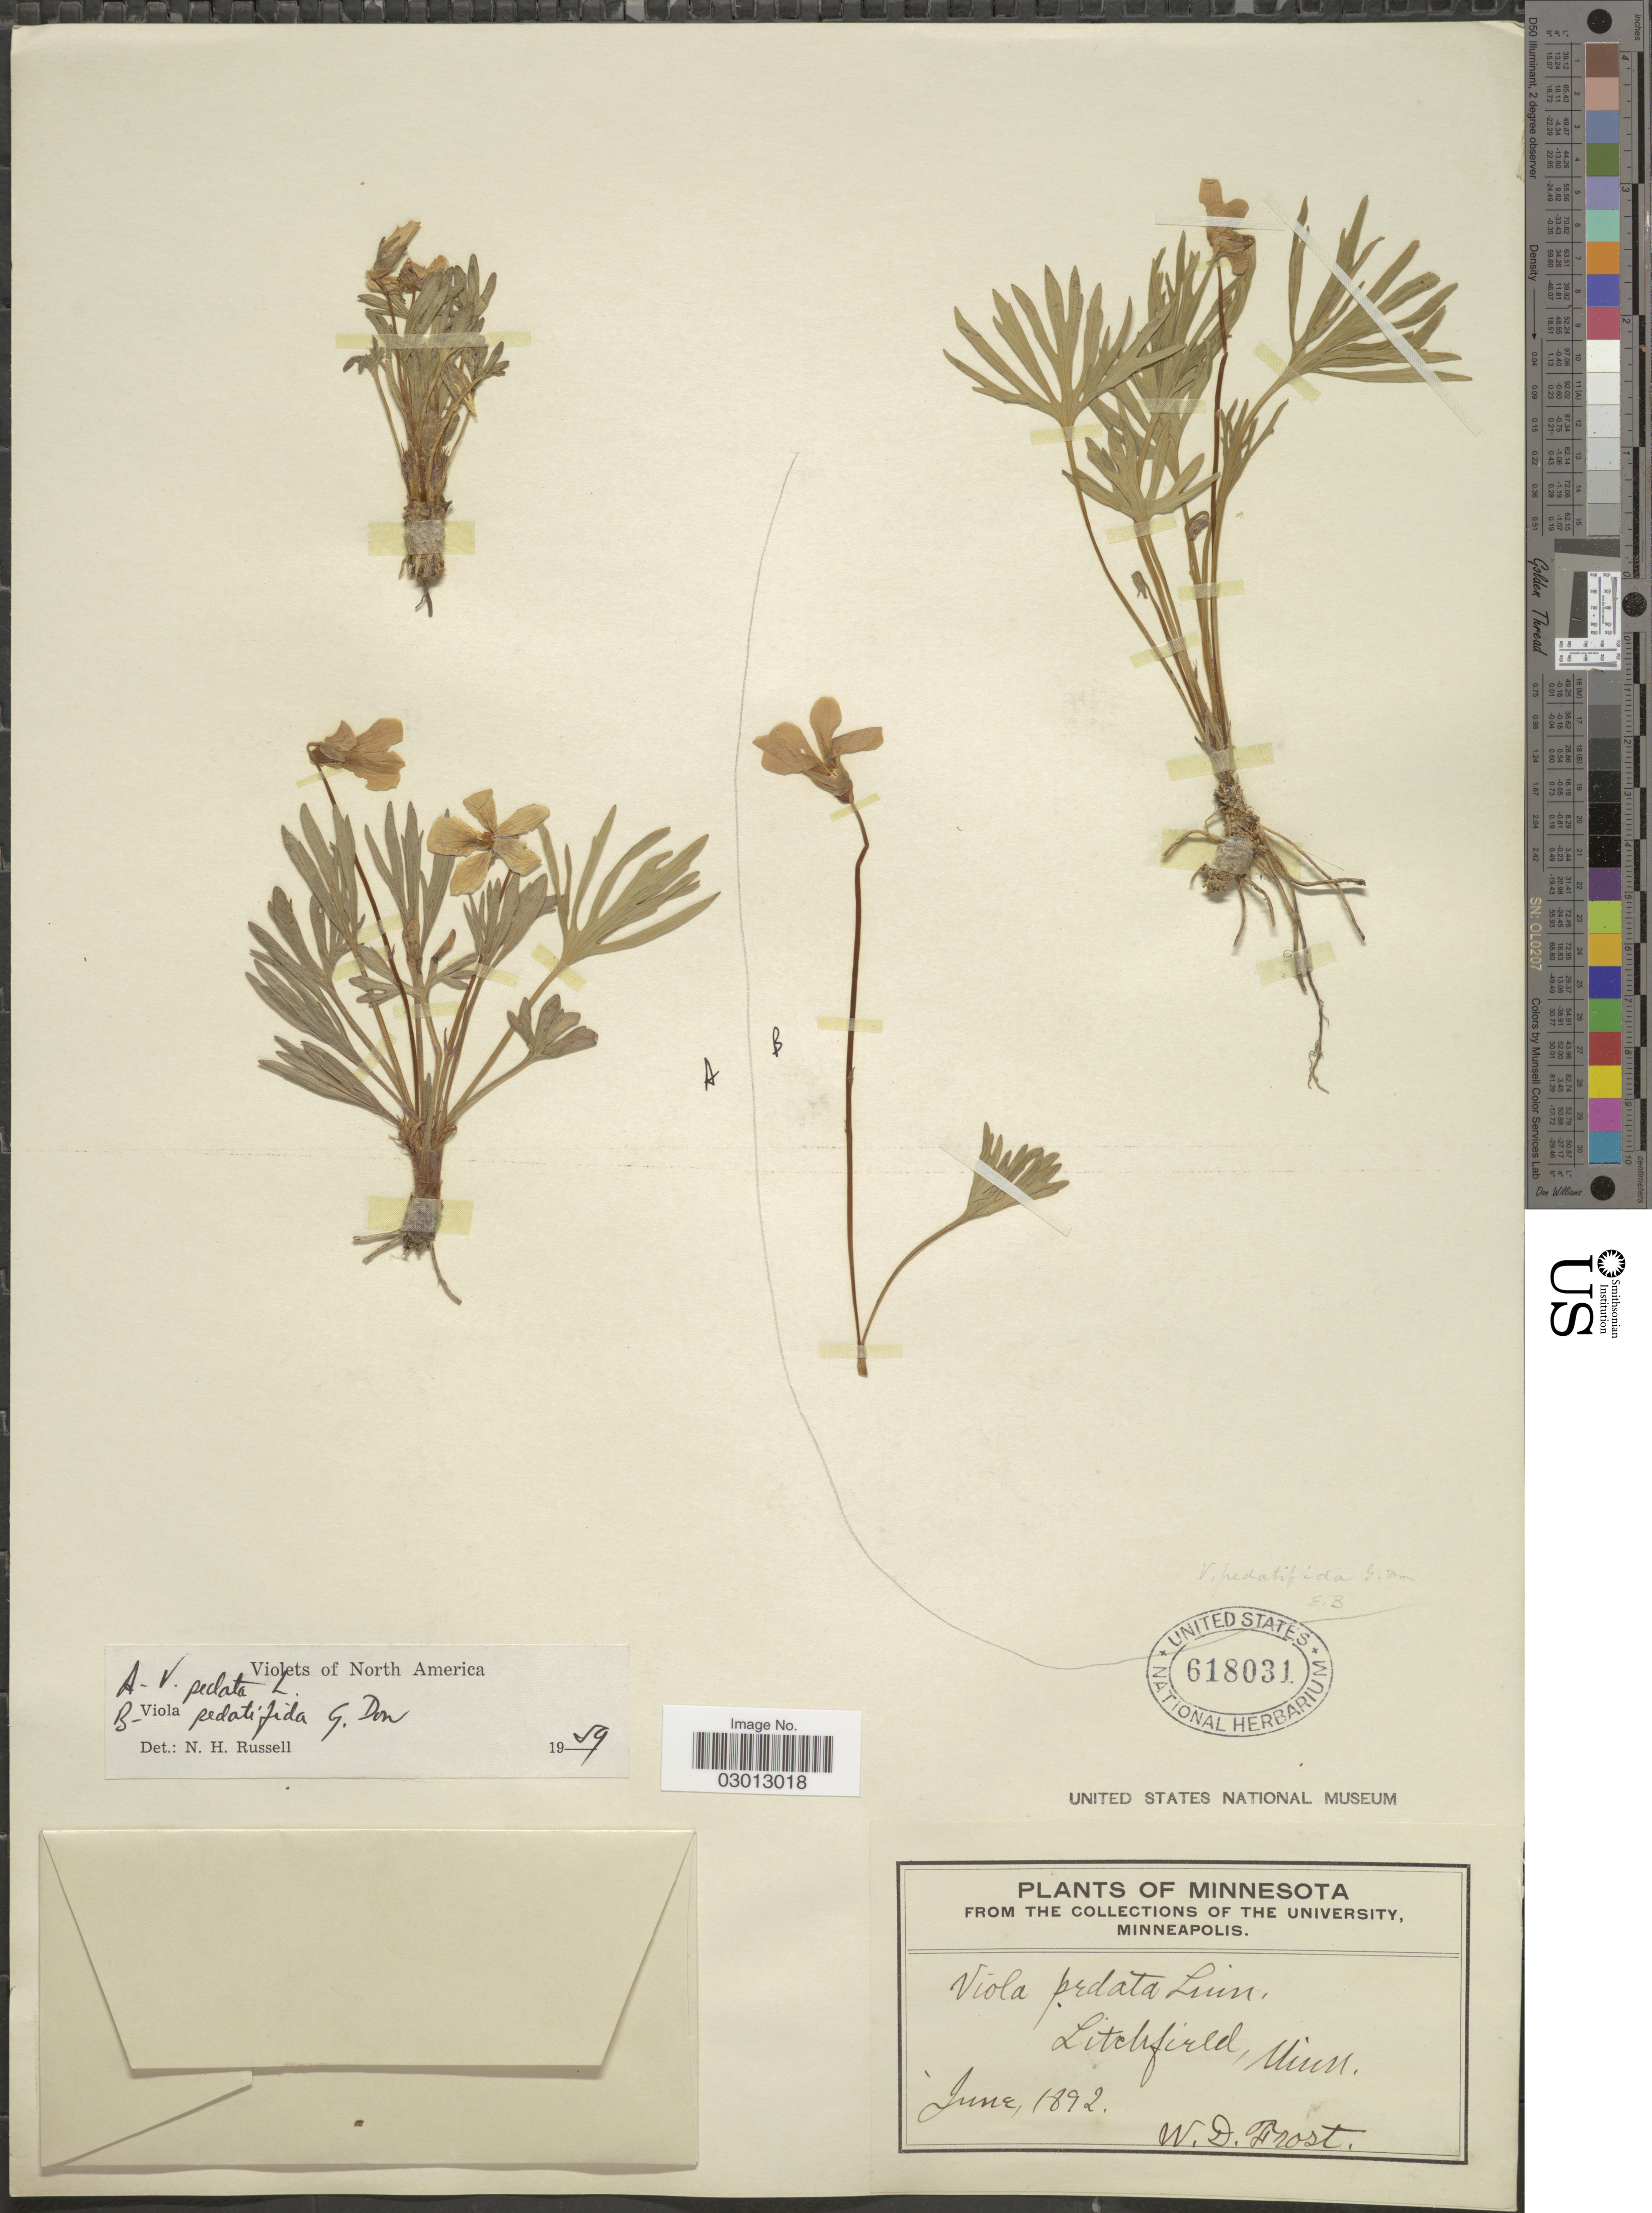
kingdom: Plantae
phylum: Tracheophyta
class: Magnoliopsida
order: Malpighiales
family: Violaceae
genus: Viola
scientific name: Viola pedata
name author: L.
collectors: W. Frost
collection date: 1892-06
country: United States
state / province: Minnesota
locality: Litchfield, Minn.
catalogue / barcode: US 618031